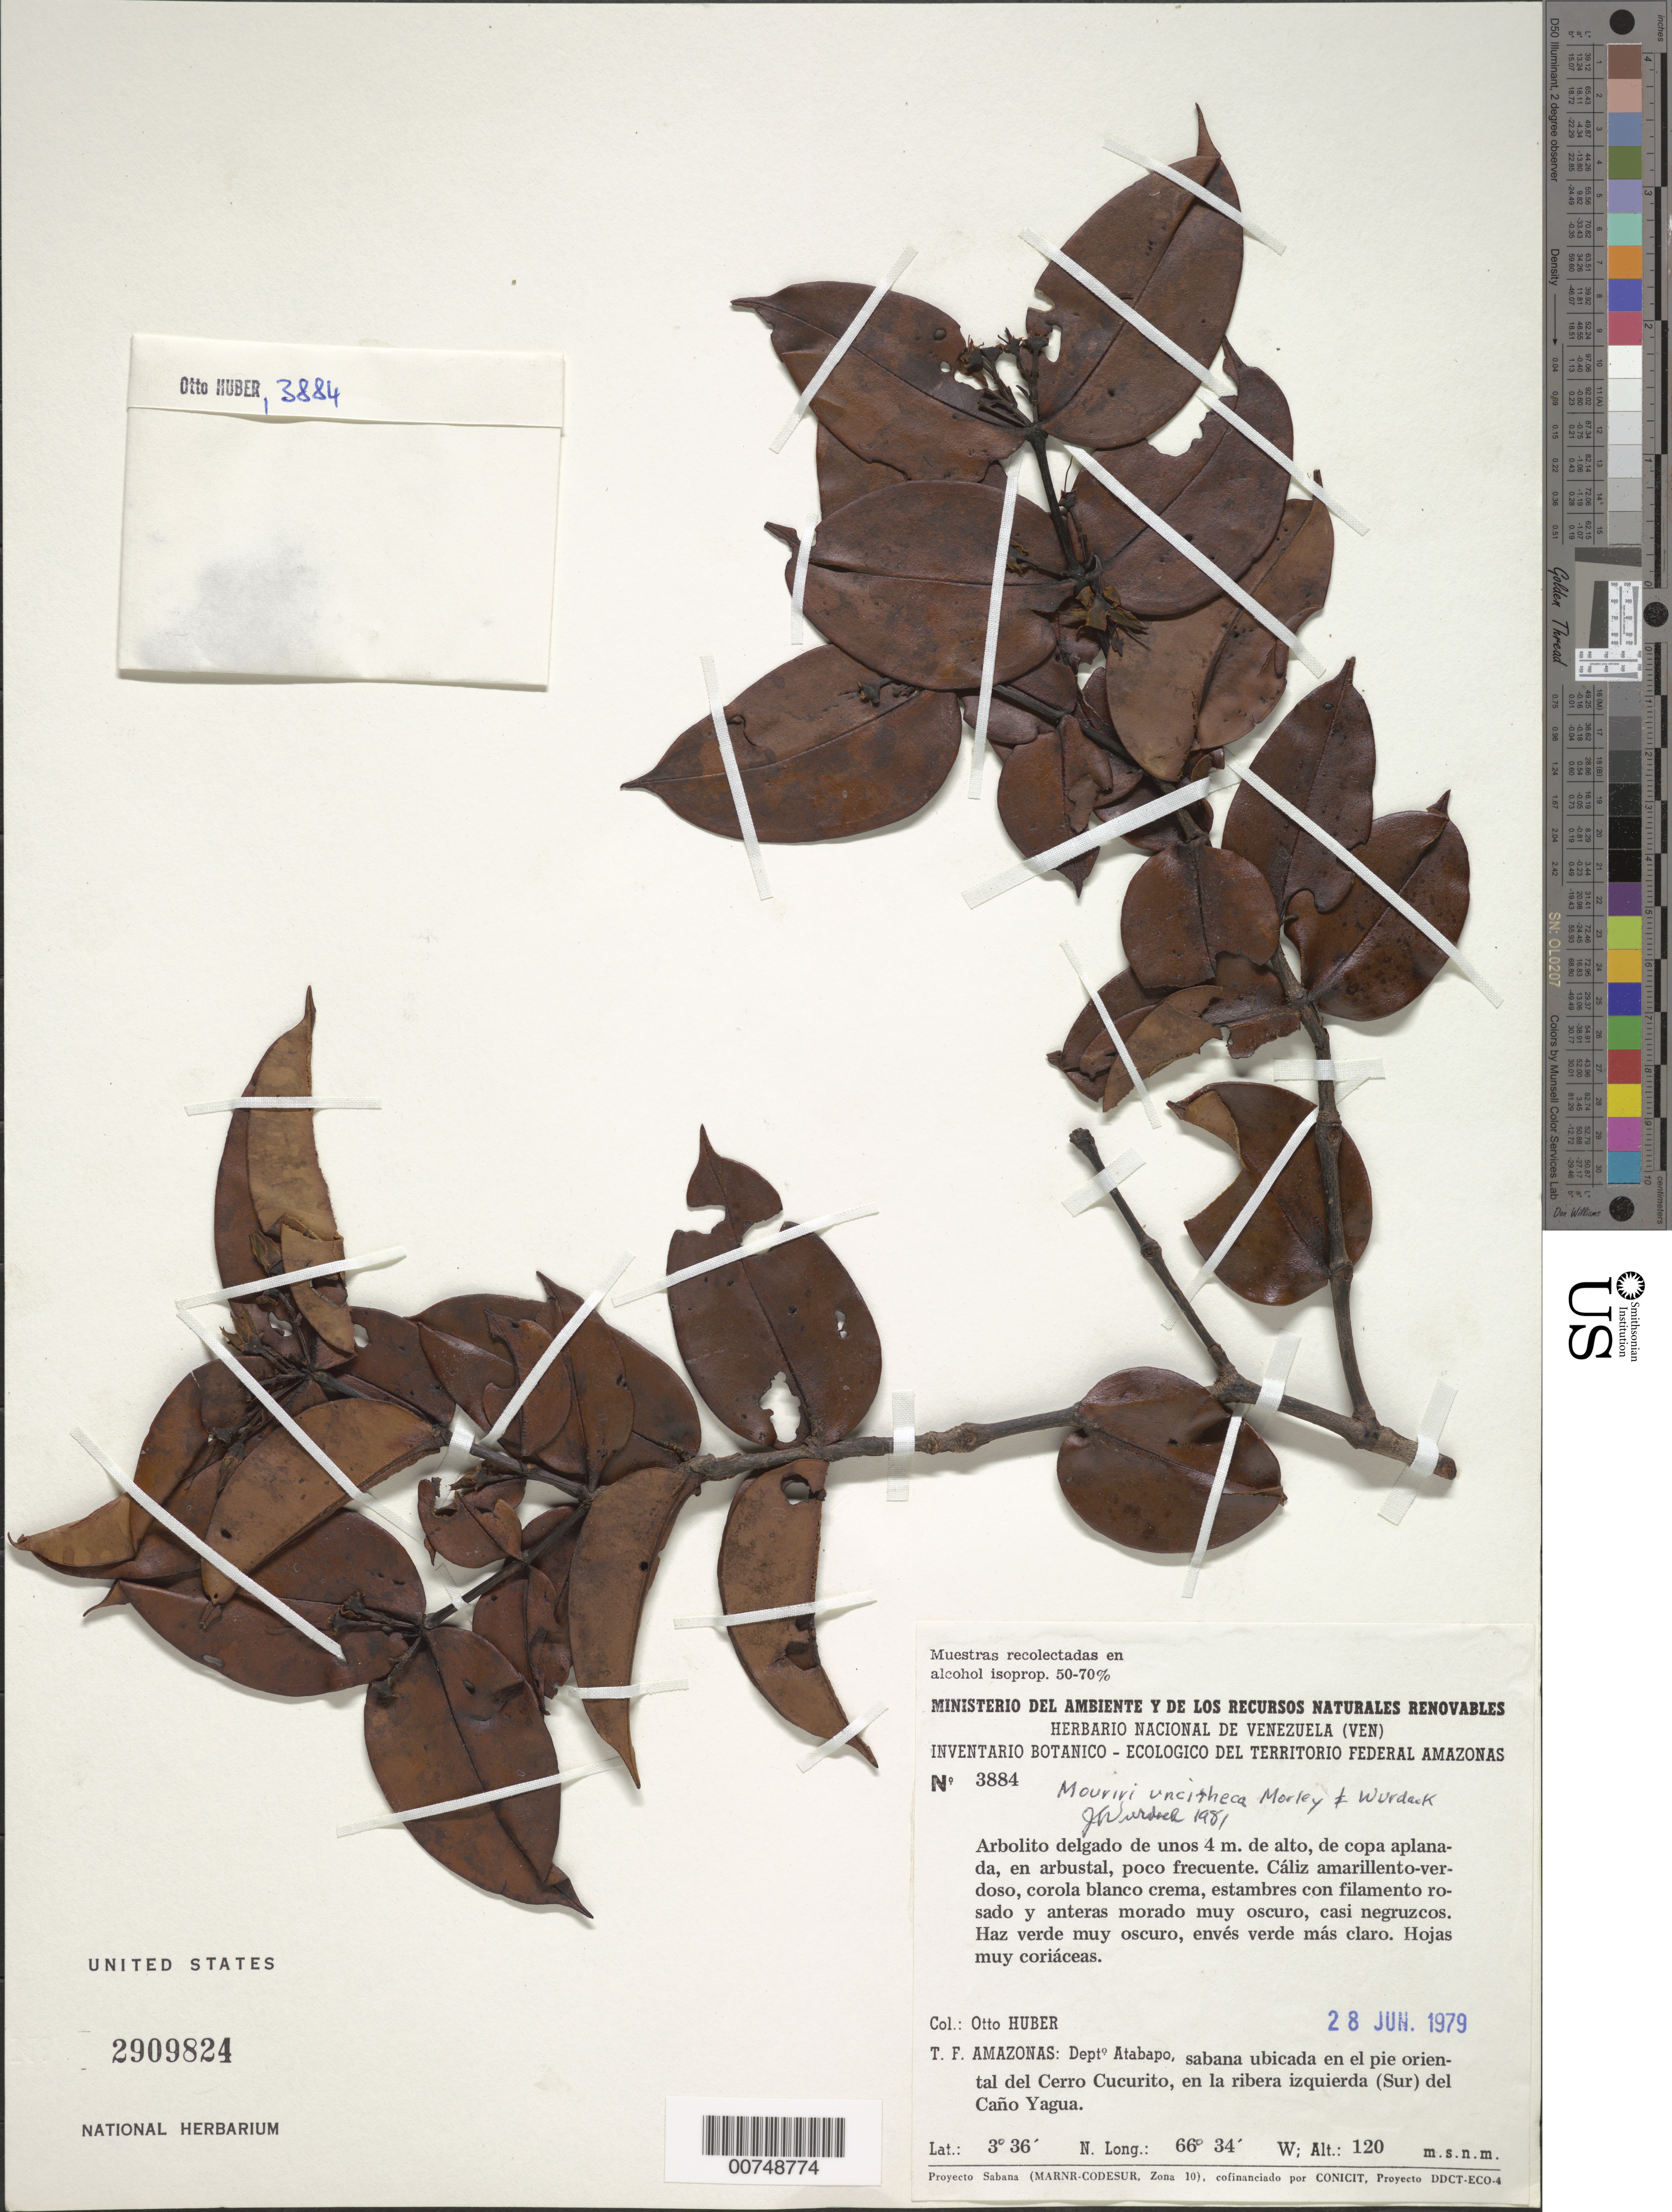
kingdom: Plantae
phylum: Tracheophyta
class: Magnoliopsida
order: Myrtales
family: Melastomataceae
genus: Mouriri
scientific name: Mouriri uncitheca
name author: Morley & Wurdack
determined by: Wurdack, John J., (US), US (UNITED STATES)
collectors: O. Huber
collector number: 3884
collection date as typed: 28-Jun-79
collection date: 1979-06-28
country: Venezuela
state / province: Amazonas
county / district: Atabapo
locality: Cerro Cucurito, E of; S del Caño Yagua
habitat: Sabanita ubicada, en arbustal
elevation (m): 120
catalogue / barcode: US 2909824